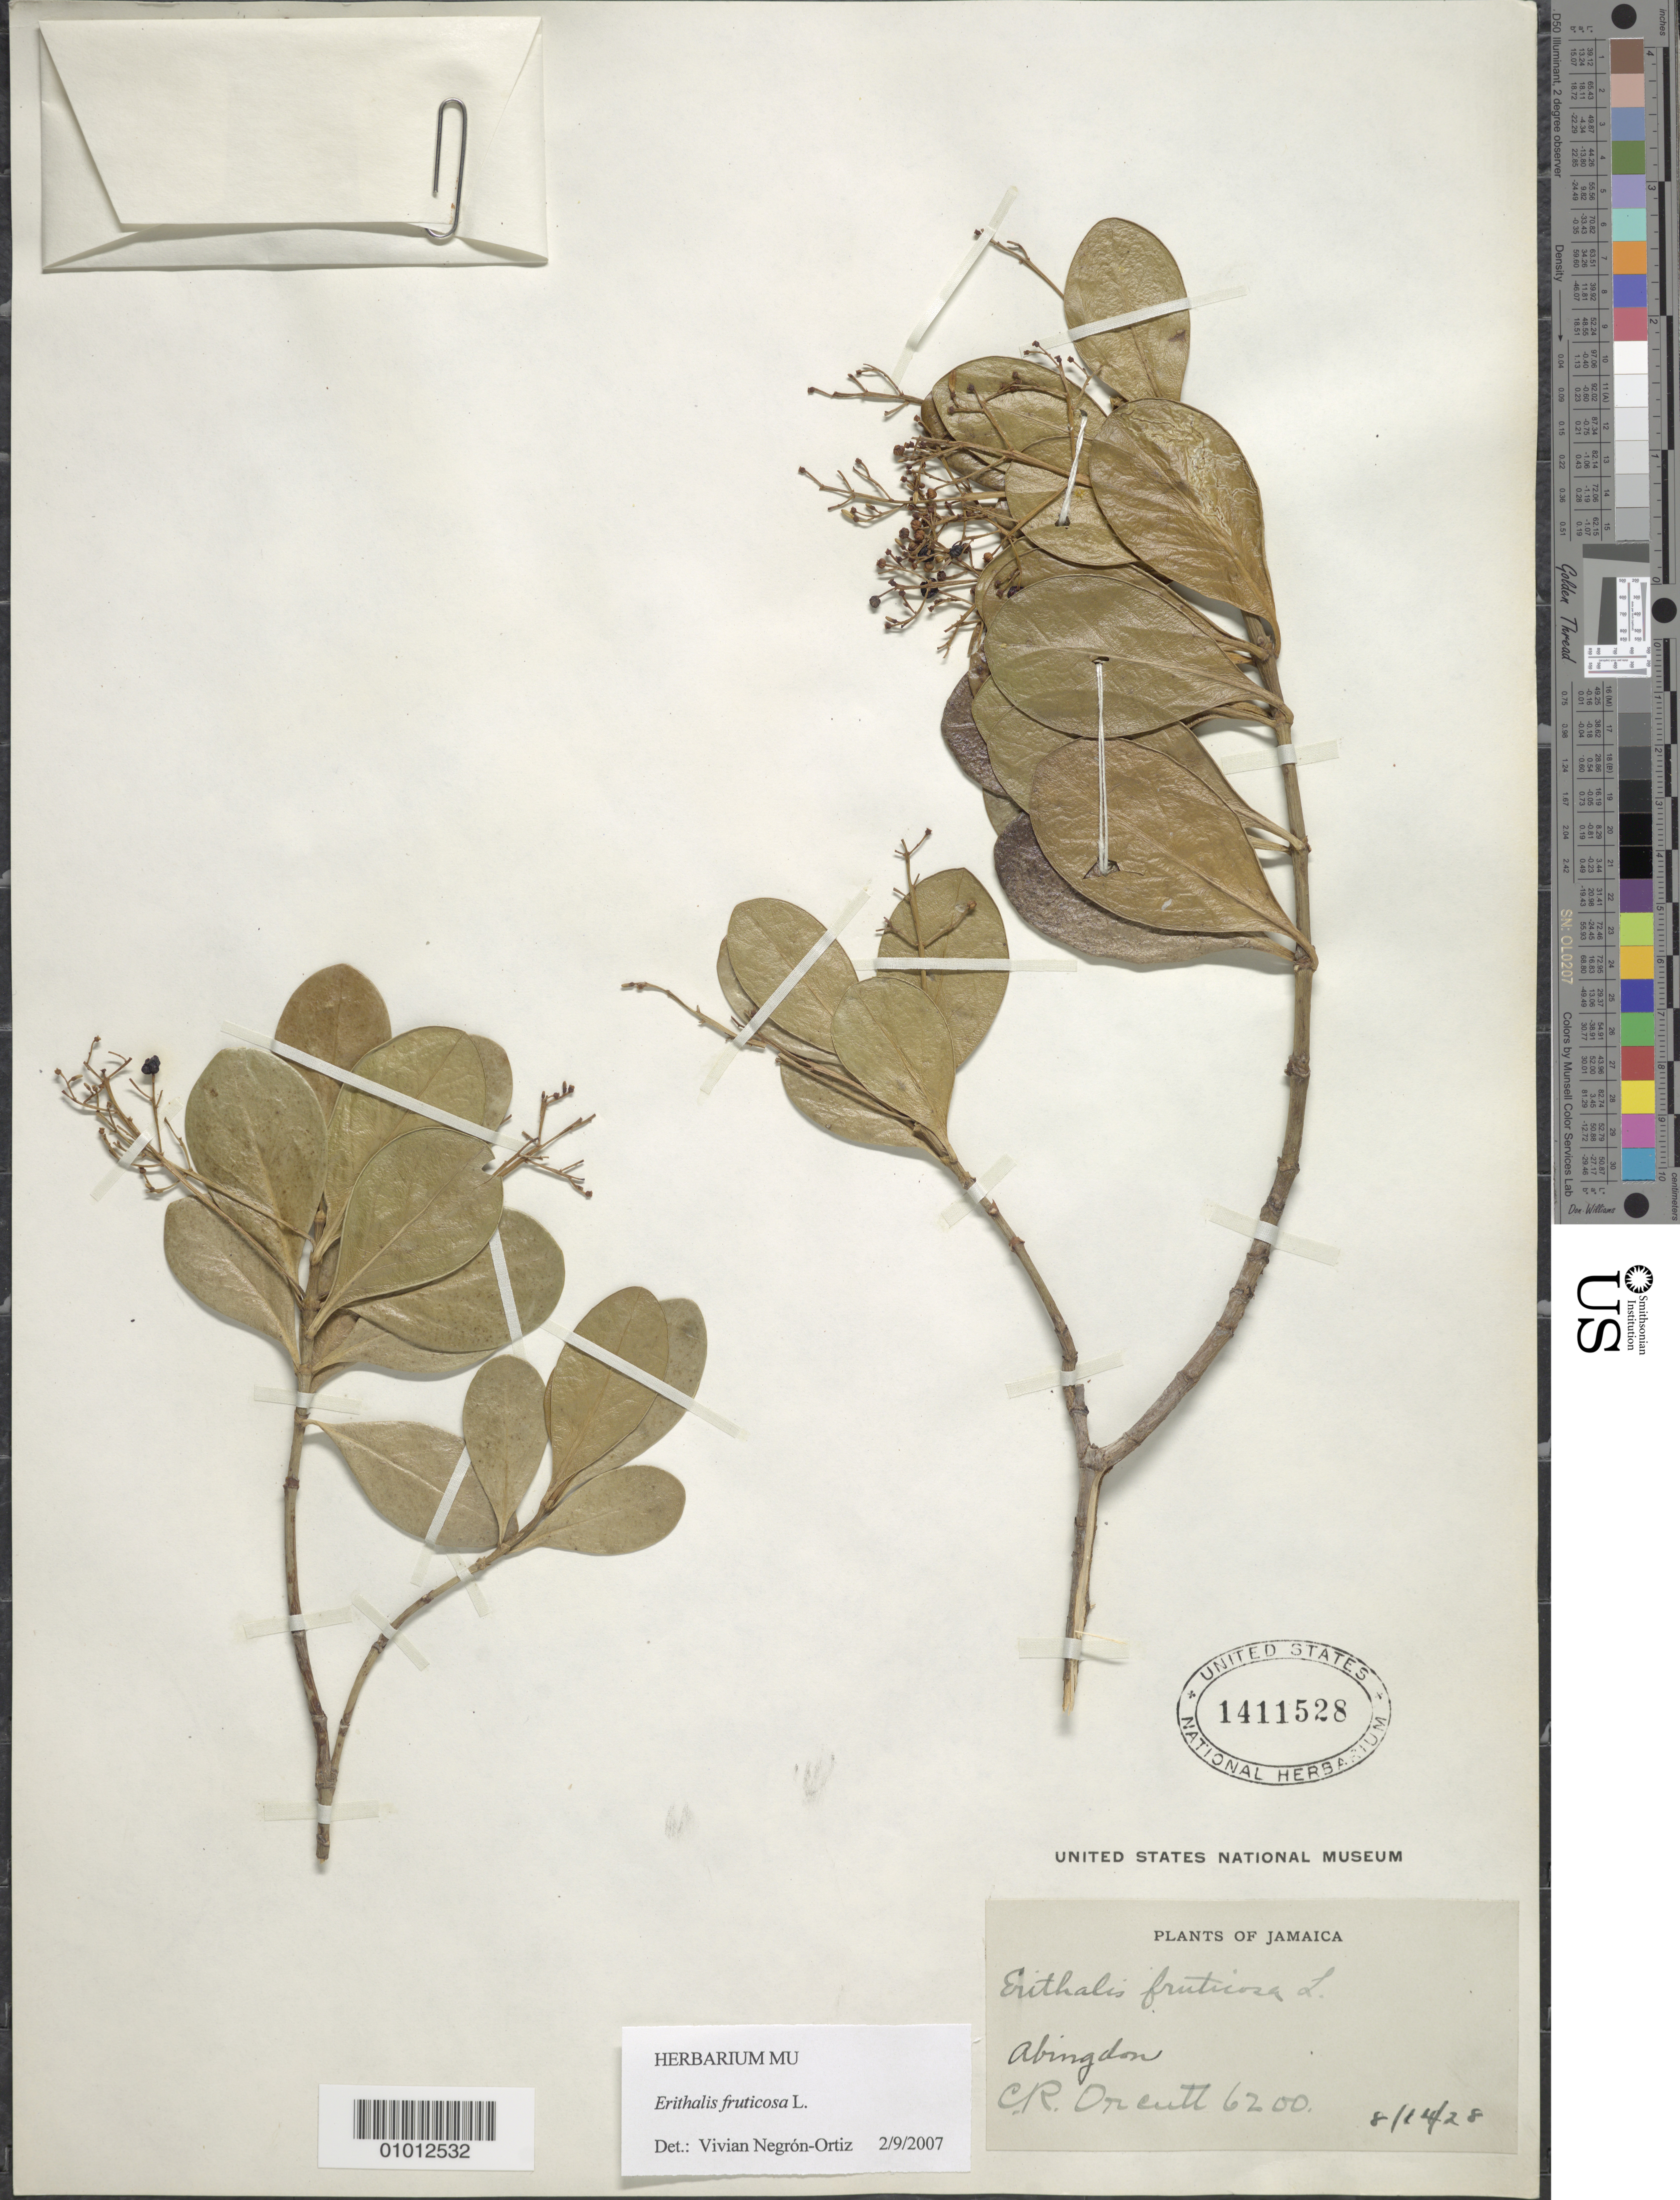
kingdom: Plantae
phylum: Tracheophyta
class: Magnoliopsida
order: Gentianales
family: Rubiaceae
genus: Erithalis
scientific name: Erithalis fruticosa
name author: L.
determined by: Negrón-Ortiz, V.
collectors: C. R. Orcutt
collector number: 6200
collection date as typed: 14 Aug 1928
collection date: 1928-08-14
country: Jamaica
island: Jamaica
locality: Abingdon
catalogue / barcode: US 1411528